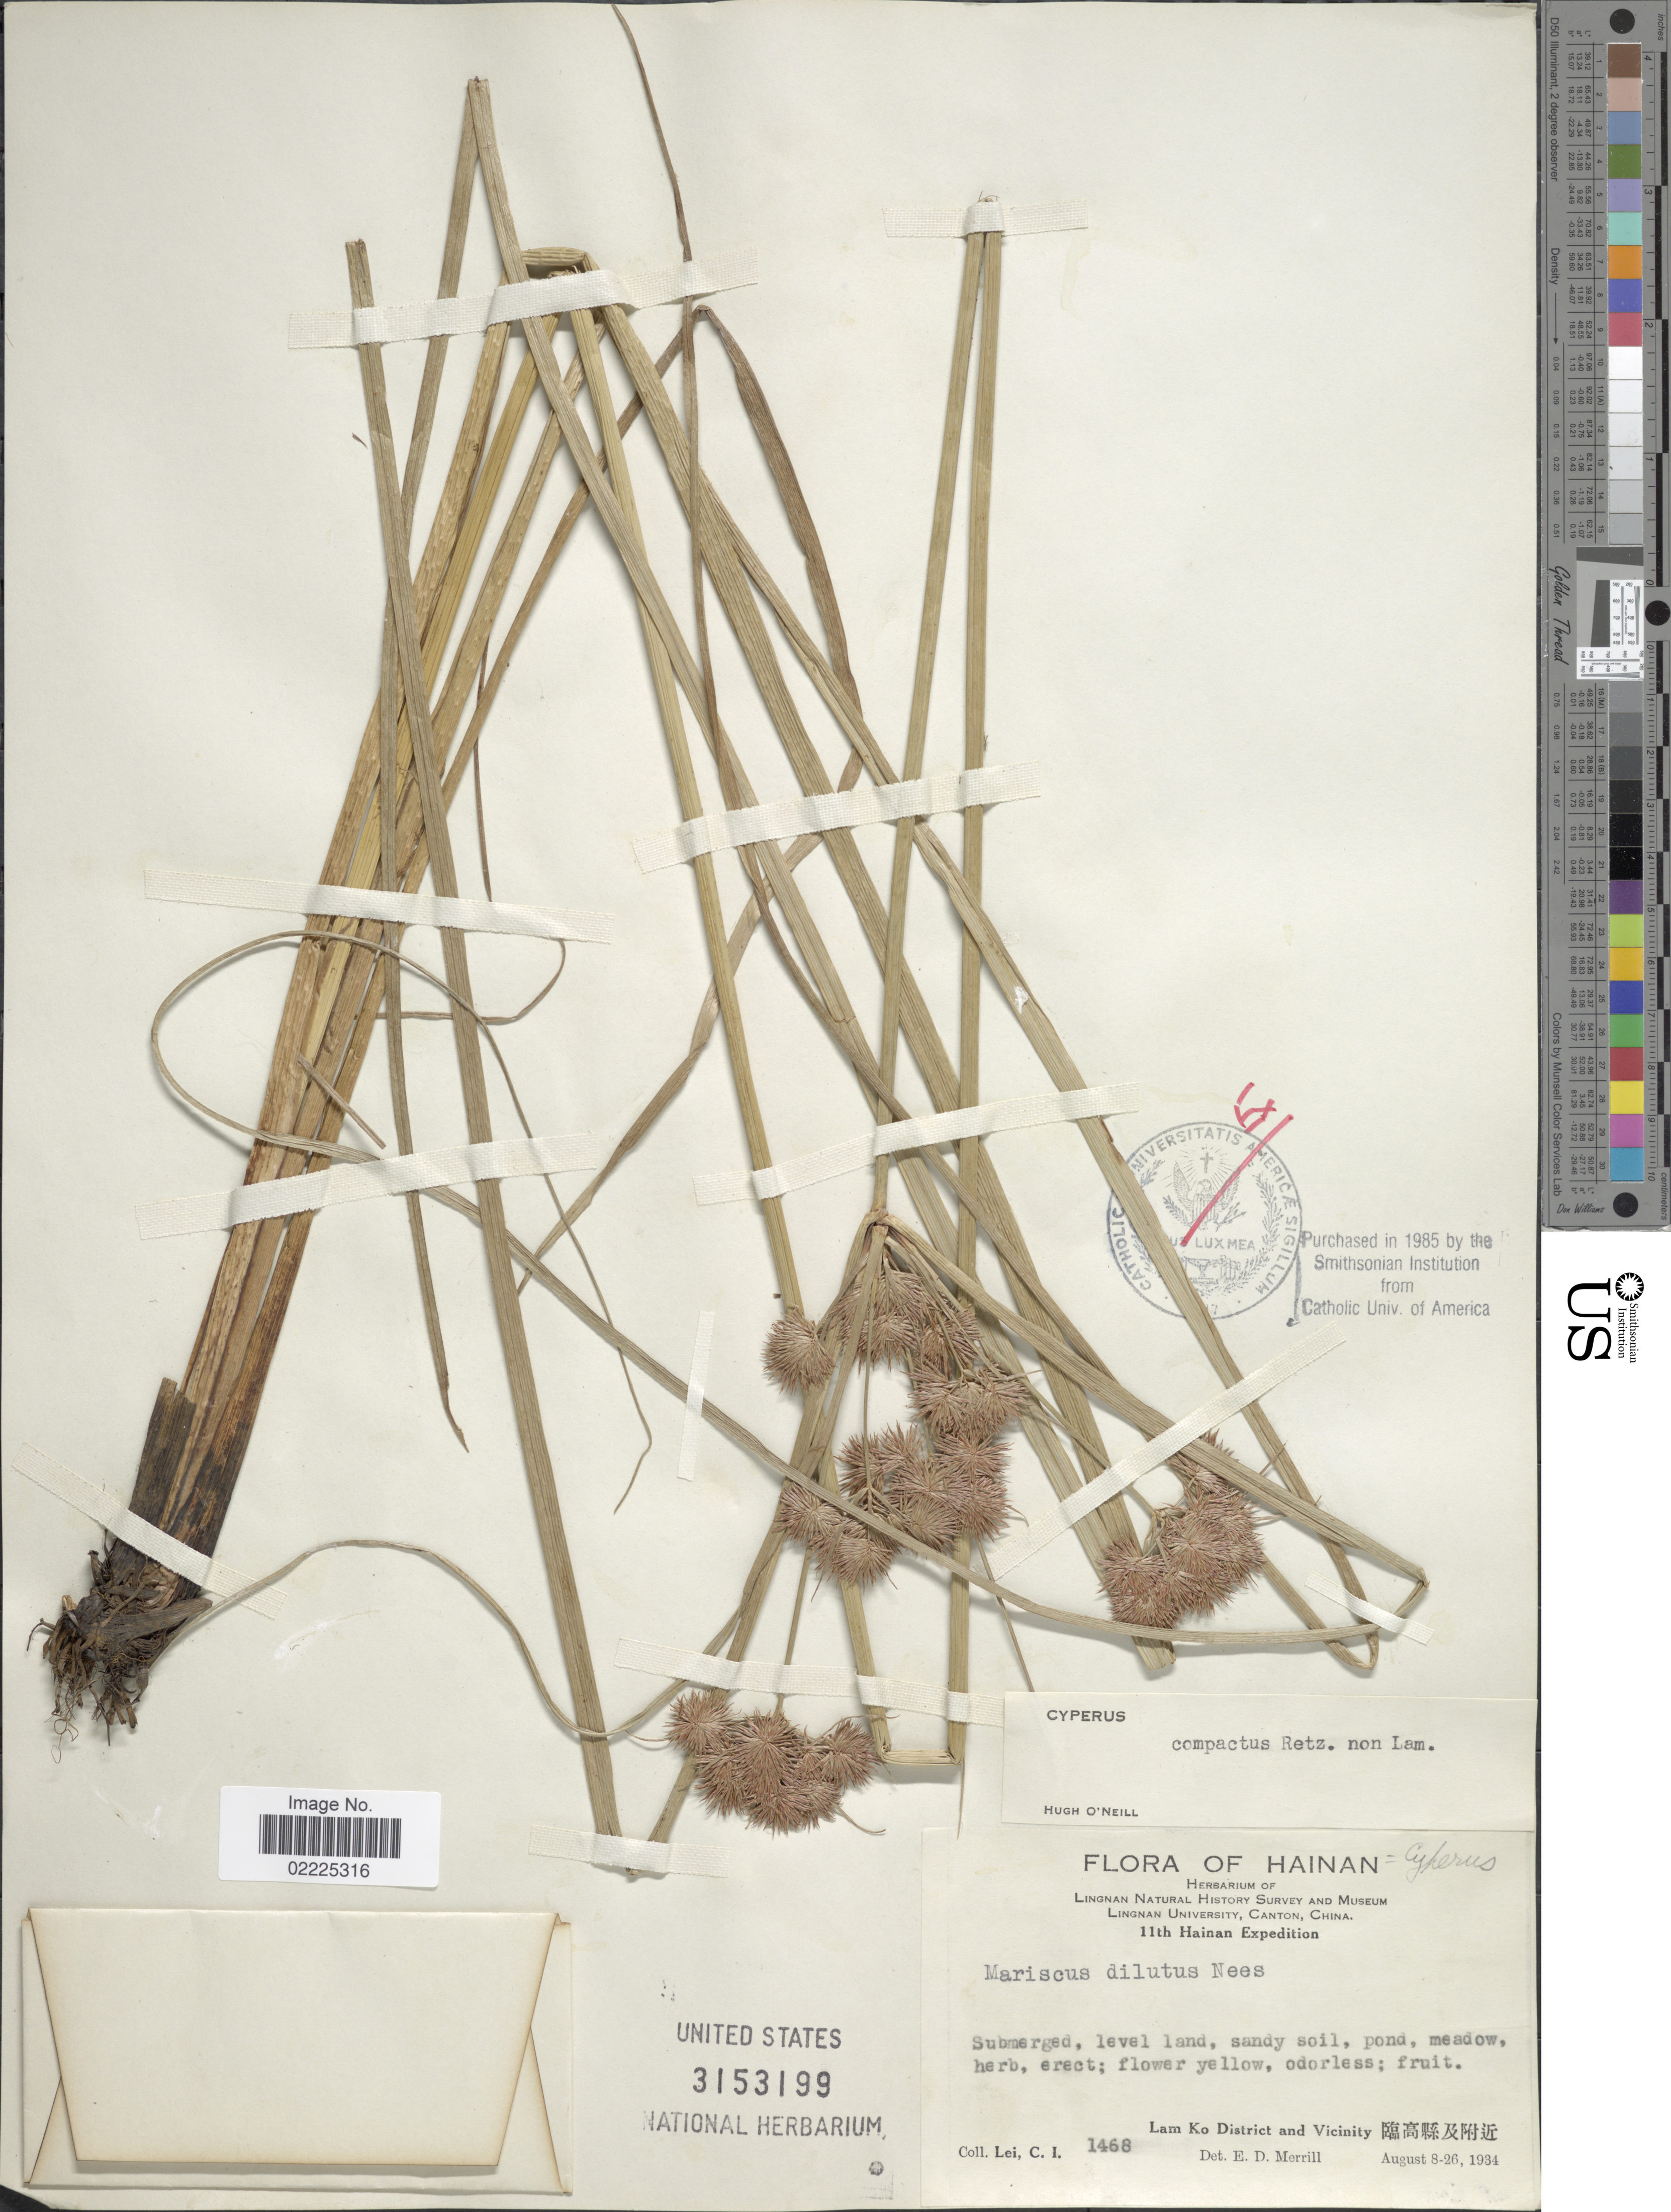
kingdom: Plantae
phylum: Tracheophyta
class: Liliopsida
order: Poales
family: Cyperaceae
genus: Cyperus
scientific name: Cyperus compactus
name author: Retz.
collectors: C. I. Lei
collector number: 1468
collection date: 1934-08-08/1934-08-26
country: China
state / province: Hainan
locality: LamKoDstrict and Vicinity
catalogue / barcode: US 3153199